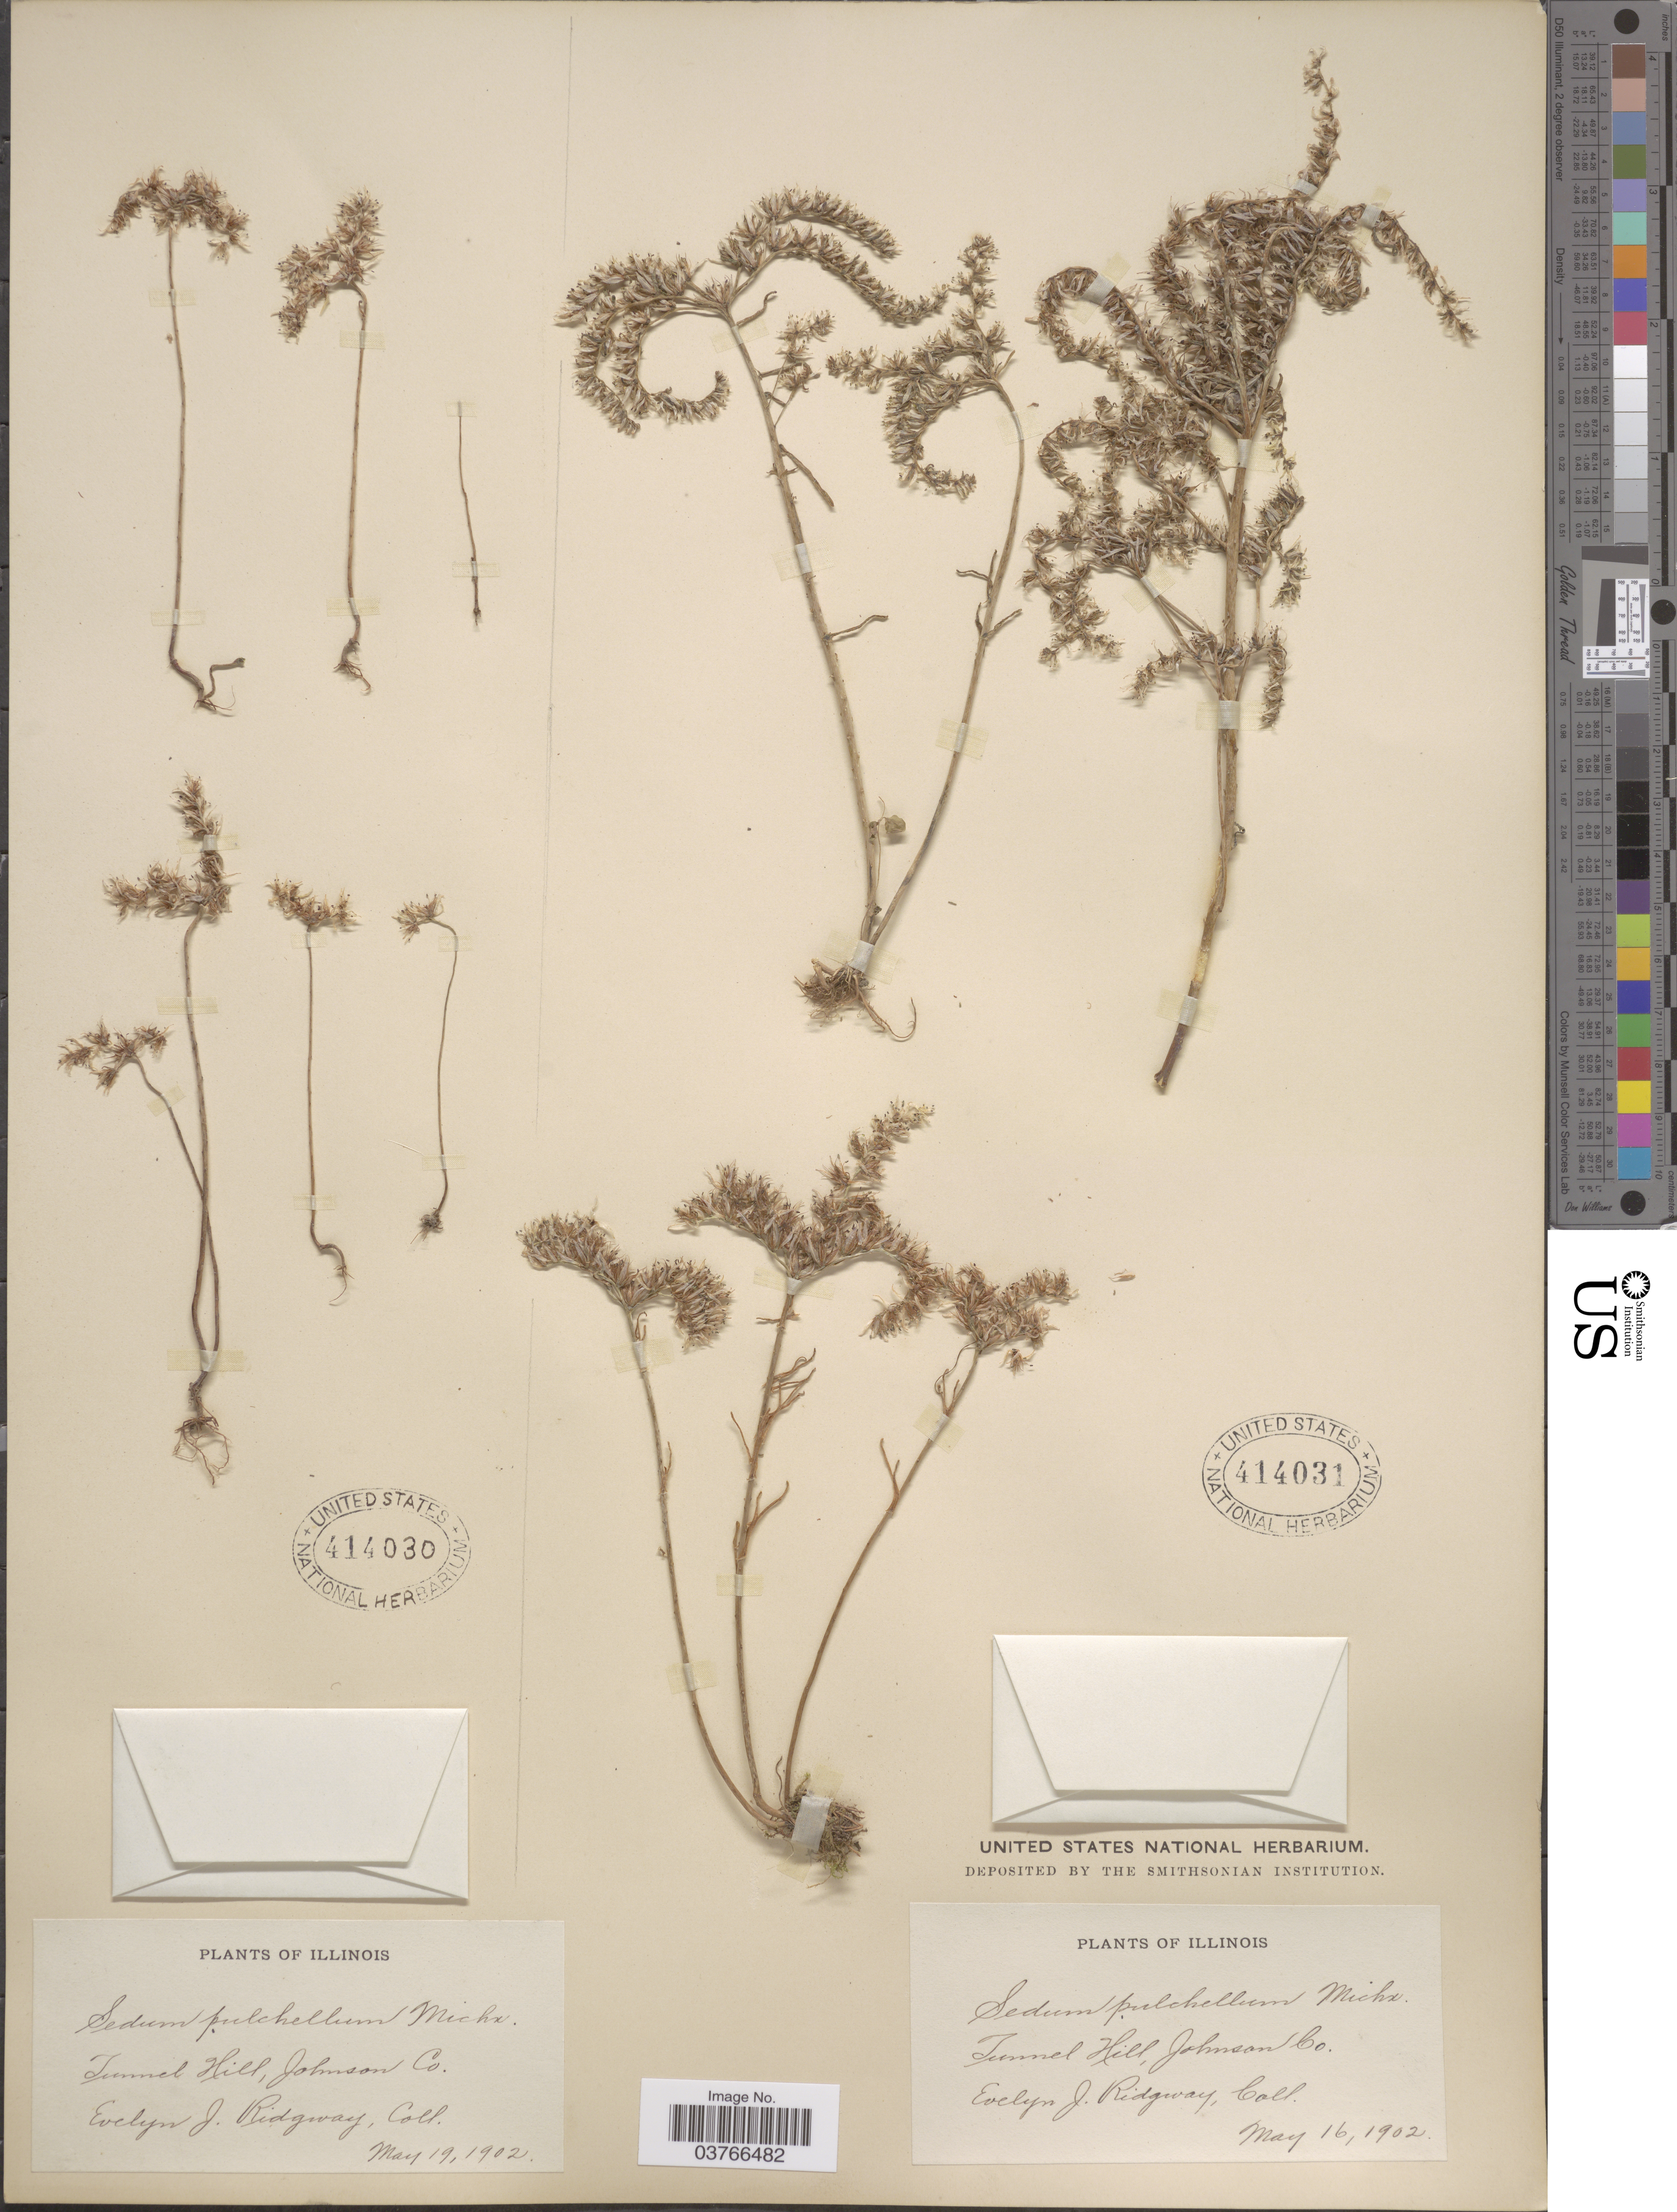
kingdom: Plantae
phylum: Tracheophyta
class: Magnoliopsida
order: Saxifragales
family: Crassulaceae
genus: Sedum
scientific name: Sedum pulchellum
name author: Michx.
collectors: E. Ridgway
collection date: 1902-05-19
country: United States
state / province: Illinois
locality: Tunnel Hill, Johnson Co.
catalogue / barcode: US 414030